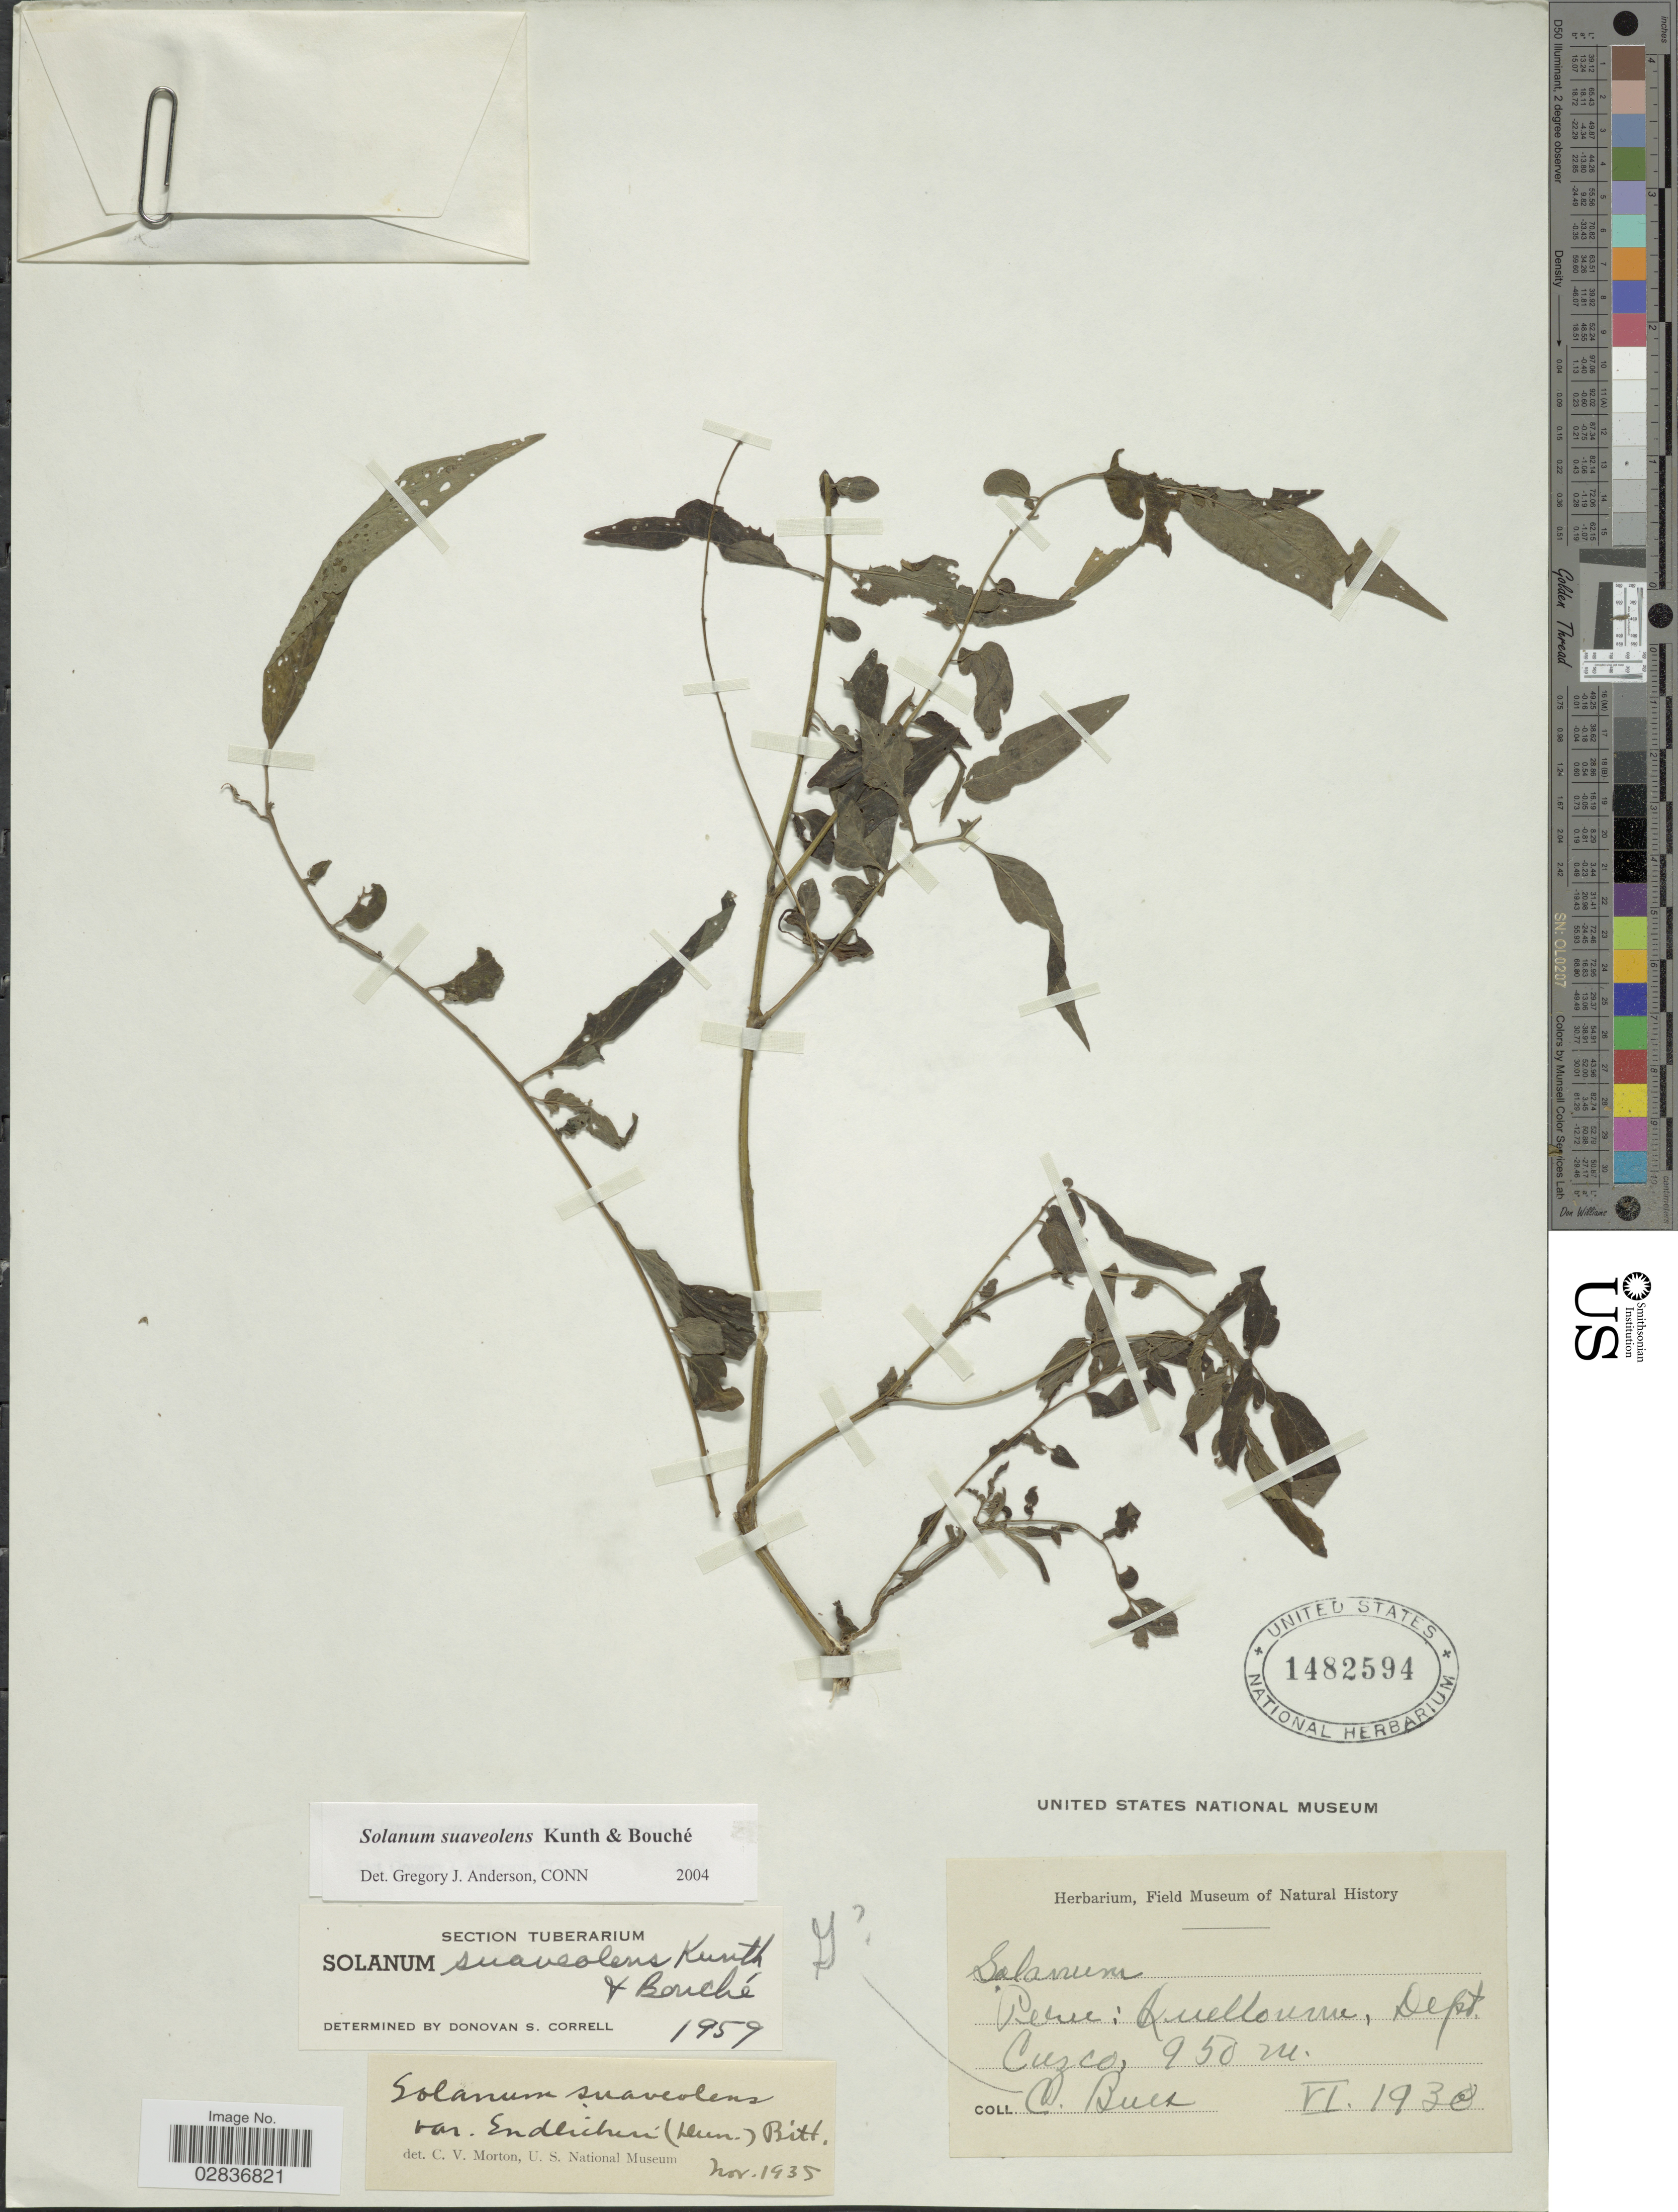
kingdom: Plantae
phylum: Tracheophyta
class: Magnoliopsida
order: Solanales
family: Solanaceae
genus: Solanum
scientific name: Solanum suaveolens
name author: Kunth & C.D. Bouché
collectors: C. Bues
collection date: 1930-06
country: Peru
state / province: Cusco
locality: Quelloume, Dept. Cuzco.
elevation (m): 950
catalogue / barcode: US 1482594